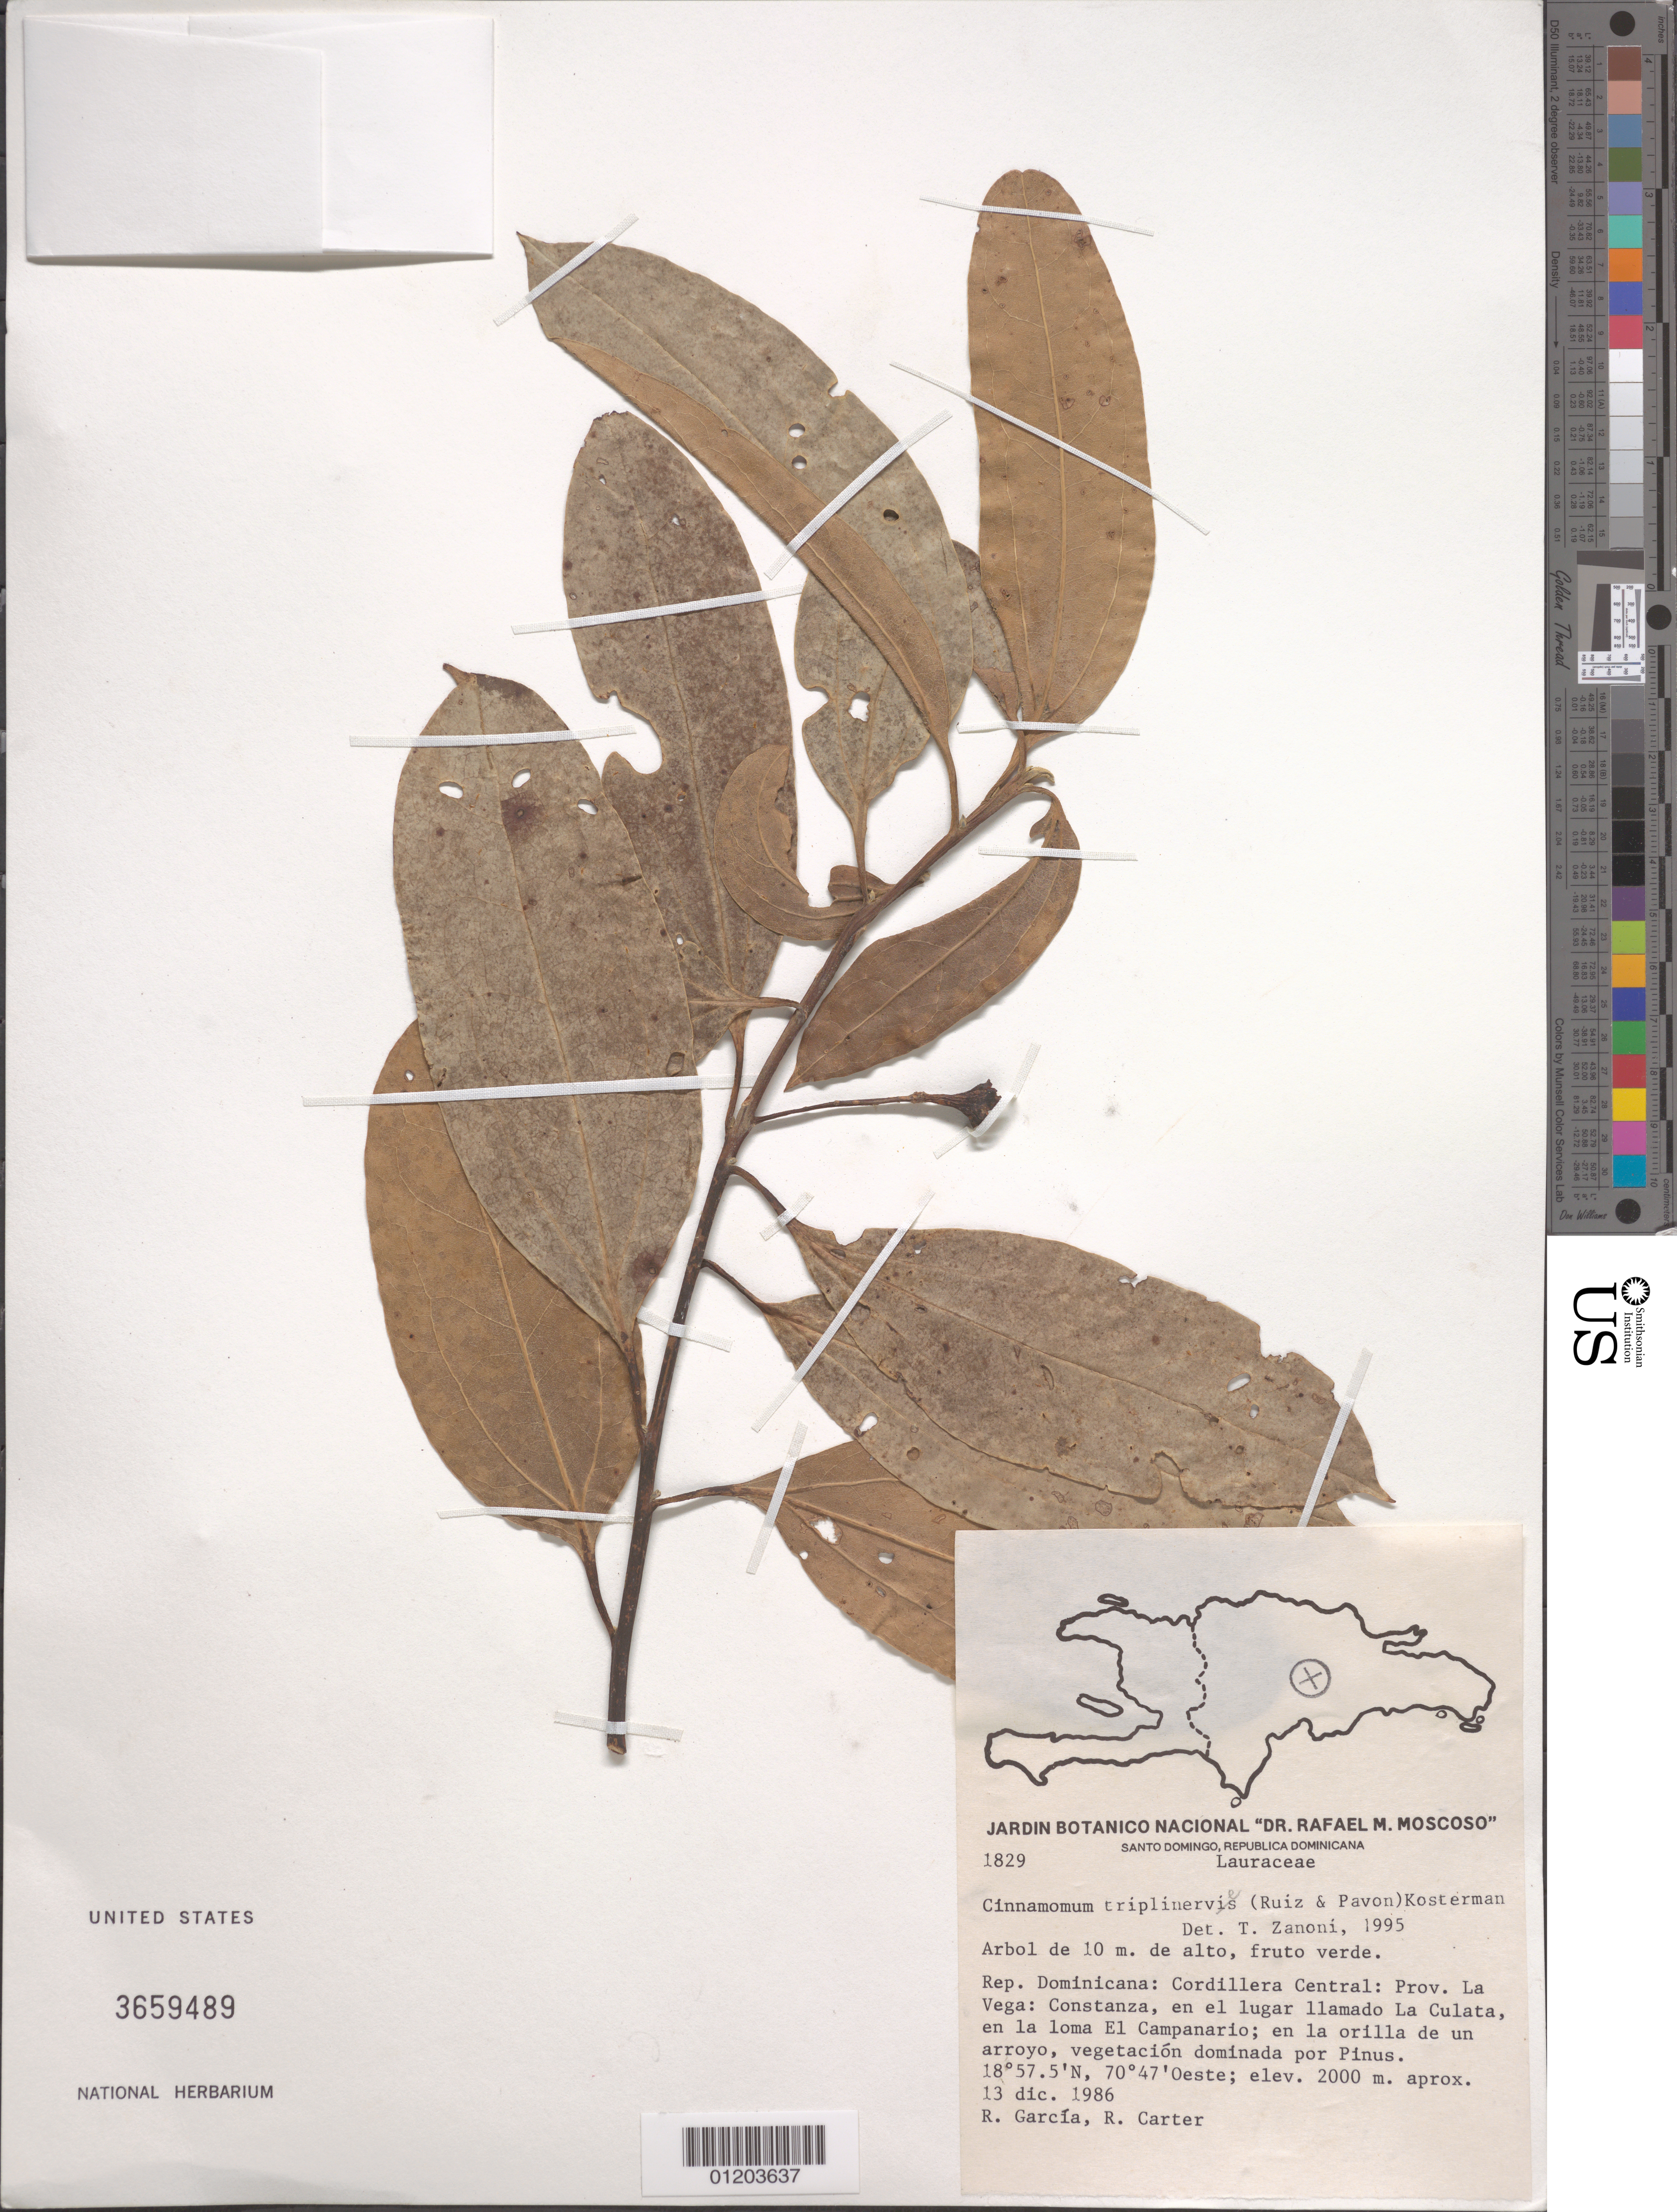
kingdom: Plantae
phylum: Tracheophyta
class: Magnoliopsida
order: Laurales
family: Lauraceae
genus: Cinnamomum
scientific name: Cinnamomum triplinerve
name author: (Ruiz & Pav.) Kosterm.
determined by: Zanoni, T. A., (NY), New York Botanical Garden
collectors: R. G. García & R. Carter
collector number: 1829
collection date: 1986-12-13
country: Dominican Republic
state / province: La Vega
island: Hispaniola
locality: Cordillera Central; constanza, en el lugar llamado La Culata, en la loma El Campanario.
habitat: En la orilla de un arroyo, vegetación dominada por Pinus.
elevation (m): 2000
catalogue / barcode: US 3659489